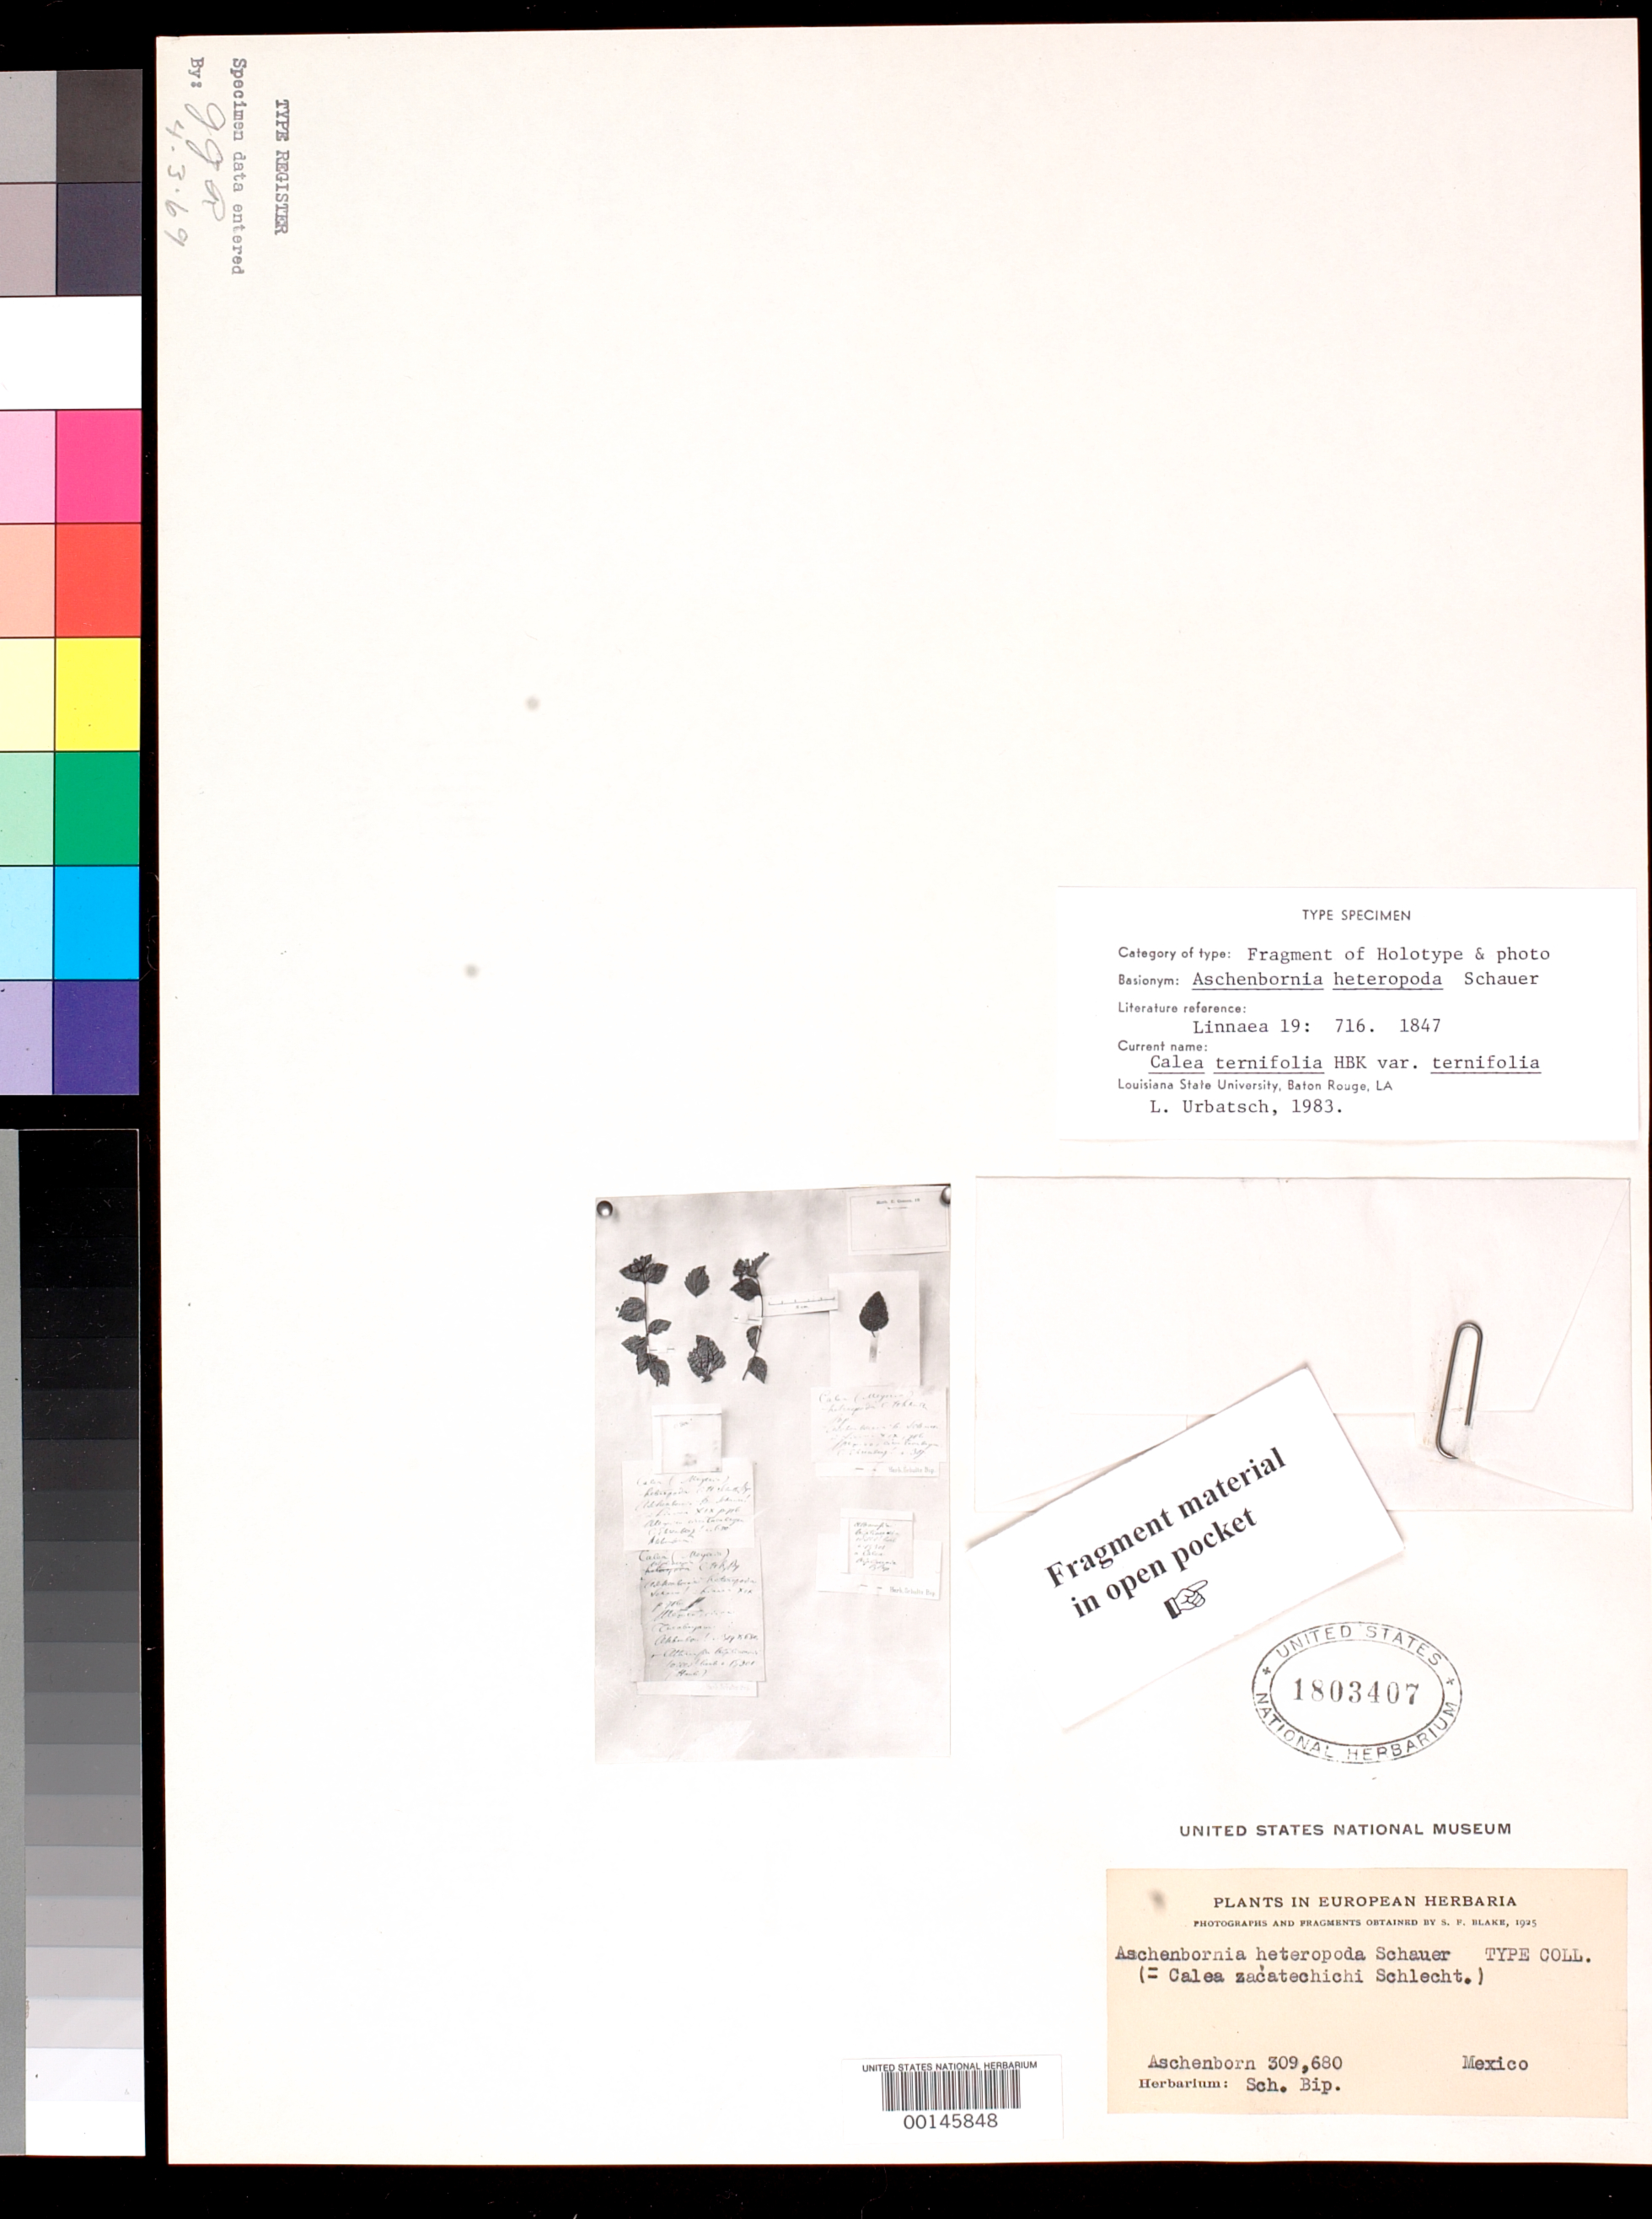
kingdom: Plantae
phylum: Tracheophyta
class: Magnoliopsida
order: Asterales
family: Asteraceae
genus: Aschenbornia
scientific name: Aschenbornia heteropoda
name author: Schauer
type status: Type Fragment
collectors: A. Aschenborn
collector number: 309, 680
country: Mexico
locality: E of Monserrat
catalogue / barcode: US 1803407